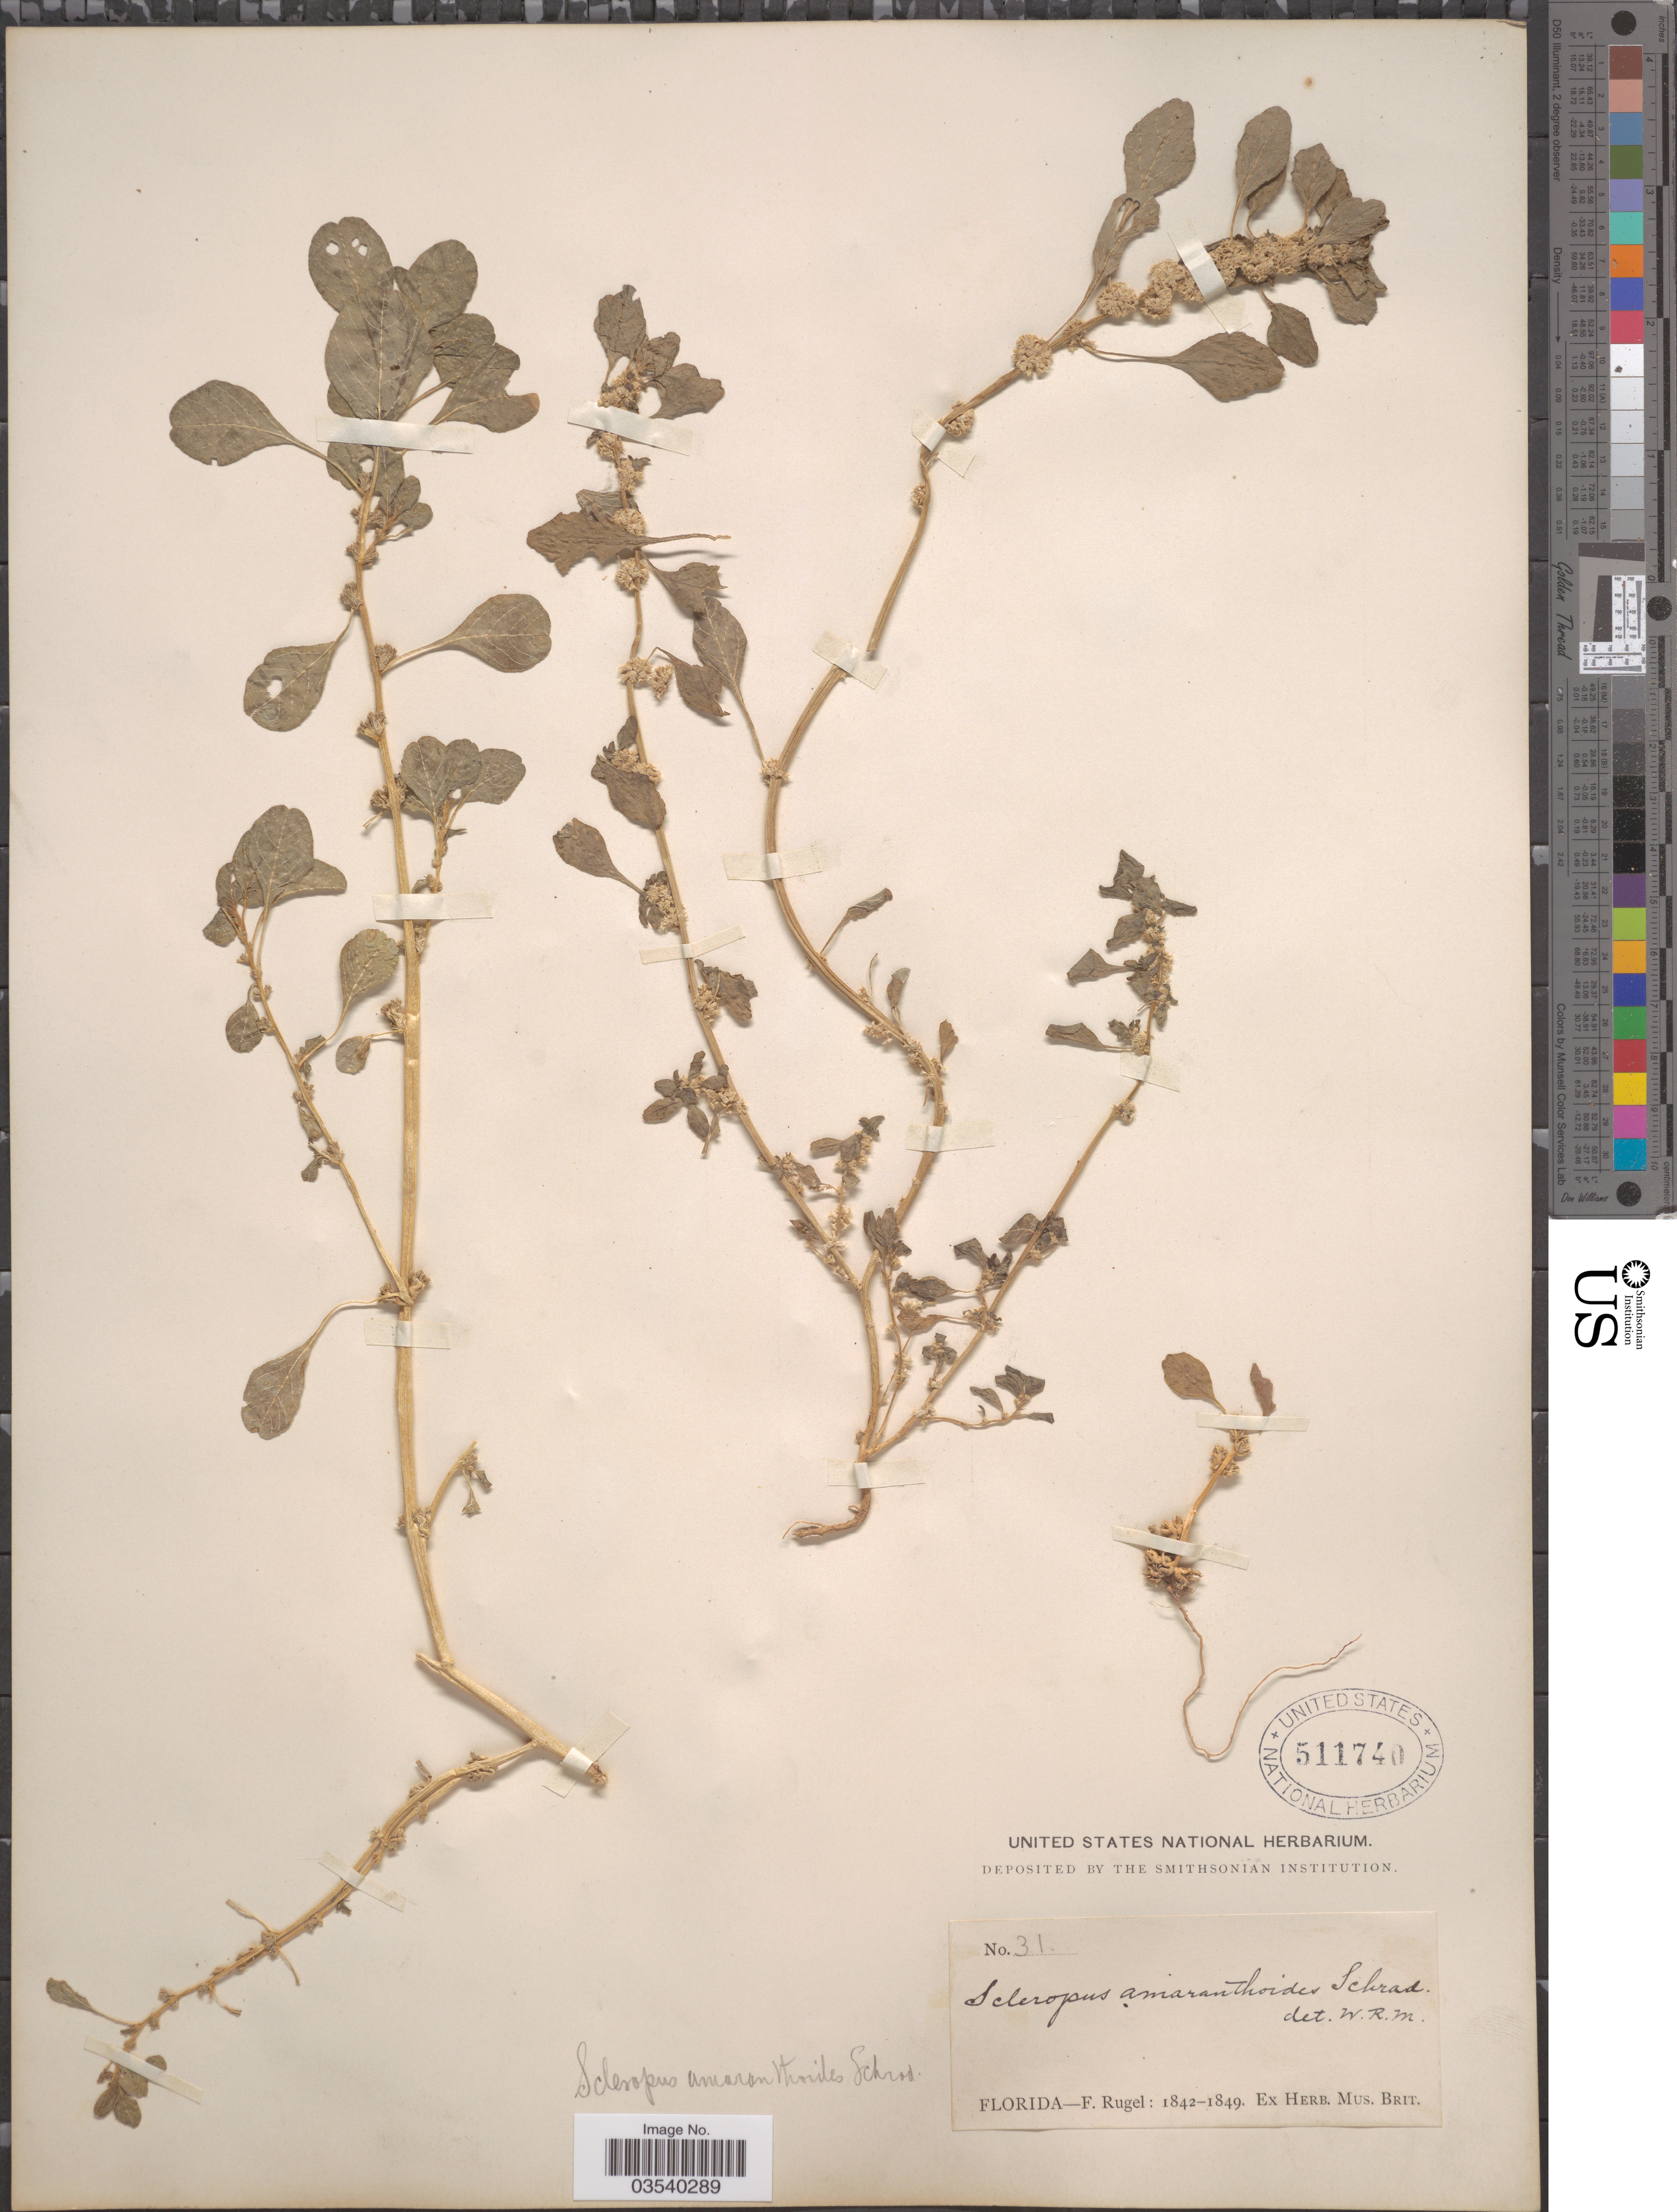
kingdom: Plantae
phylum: Tracheophyta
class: Magnoliopsida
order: Caryophyllales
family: Amaranthaceae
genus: Amaranthus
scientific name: Amaranthus crassipes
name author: Schltdl.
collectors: F. Rugel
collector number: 31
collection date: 1842/1849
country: United States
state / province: Florida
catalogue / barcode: US 511740